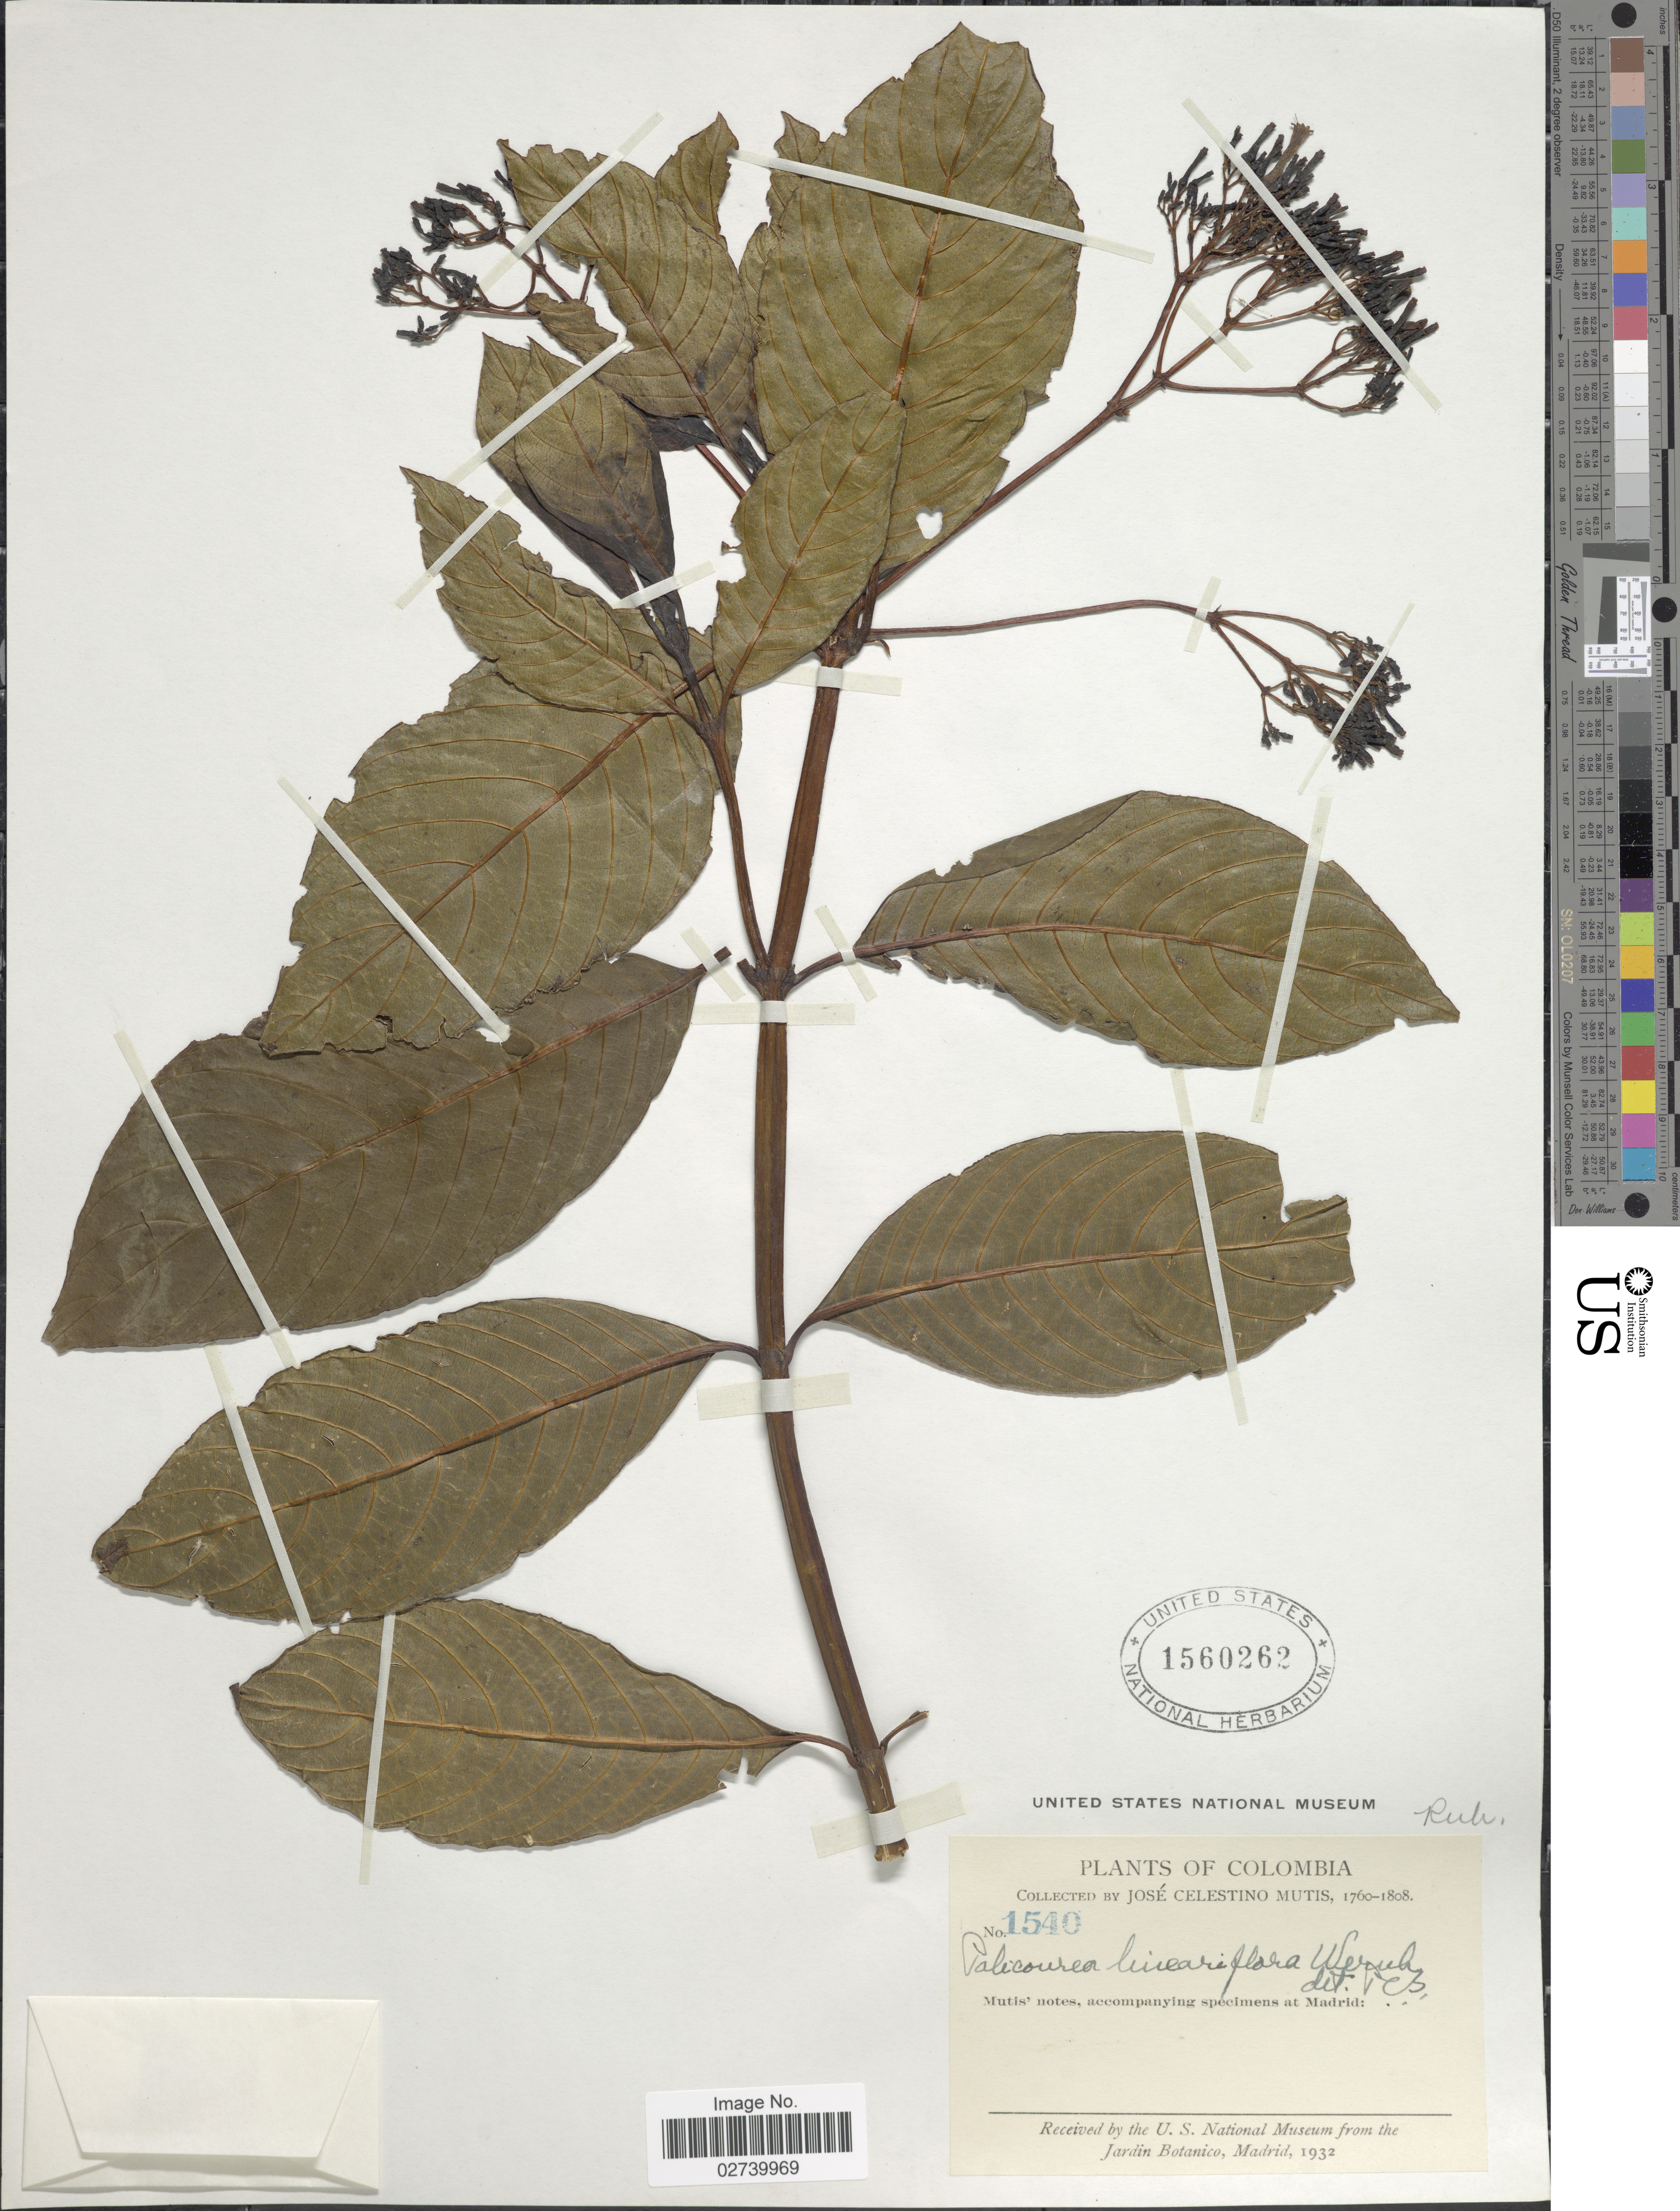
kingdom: Plantae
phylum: Tracheophyta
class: Magnoliopsida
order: Gentianales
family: Rubiaceae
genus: Palicourea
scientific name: Palicourea lineariflora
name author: Wernham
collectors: J. C. B. Mutis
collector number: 1540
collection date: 1760/1808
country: Colombia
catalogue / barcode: US 1560262